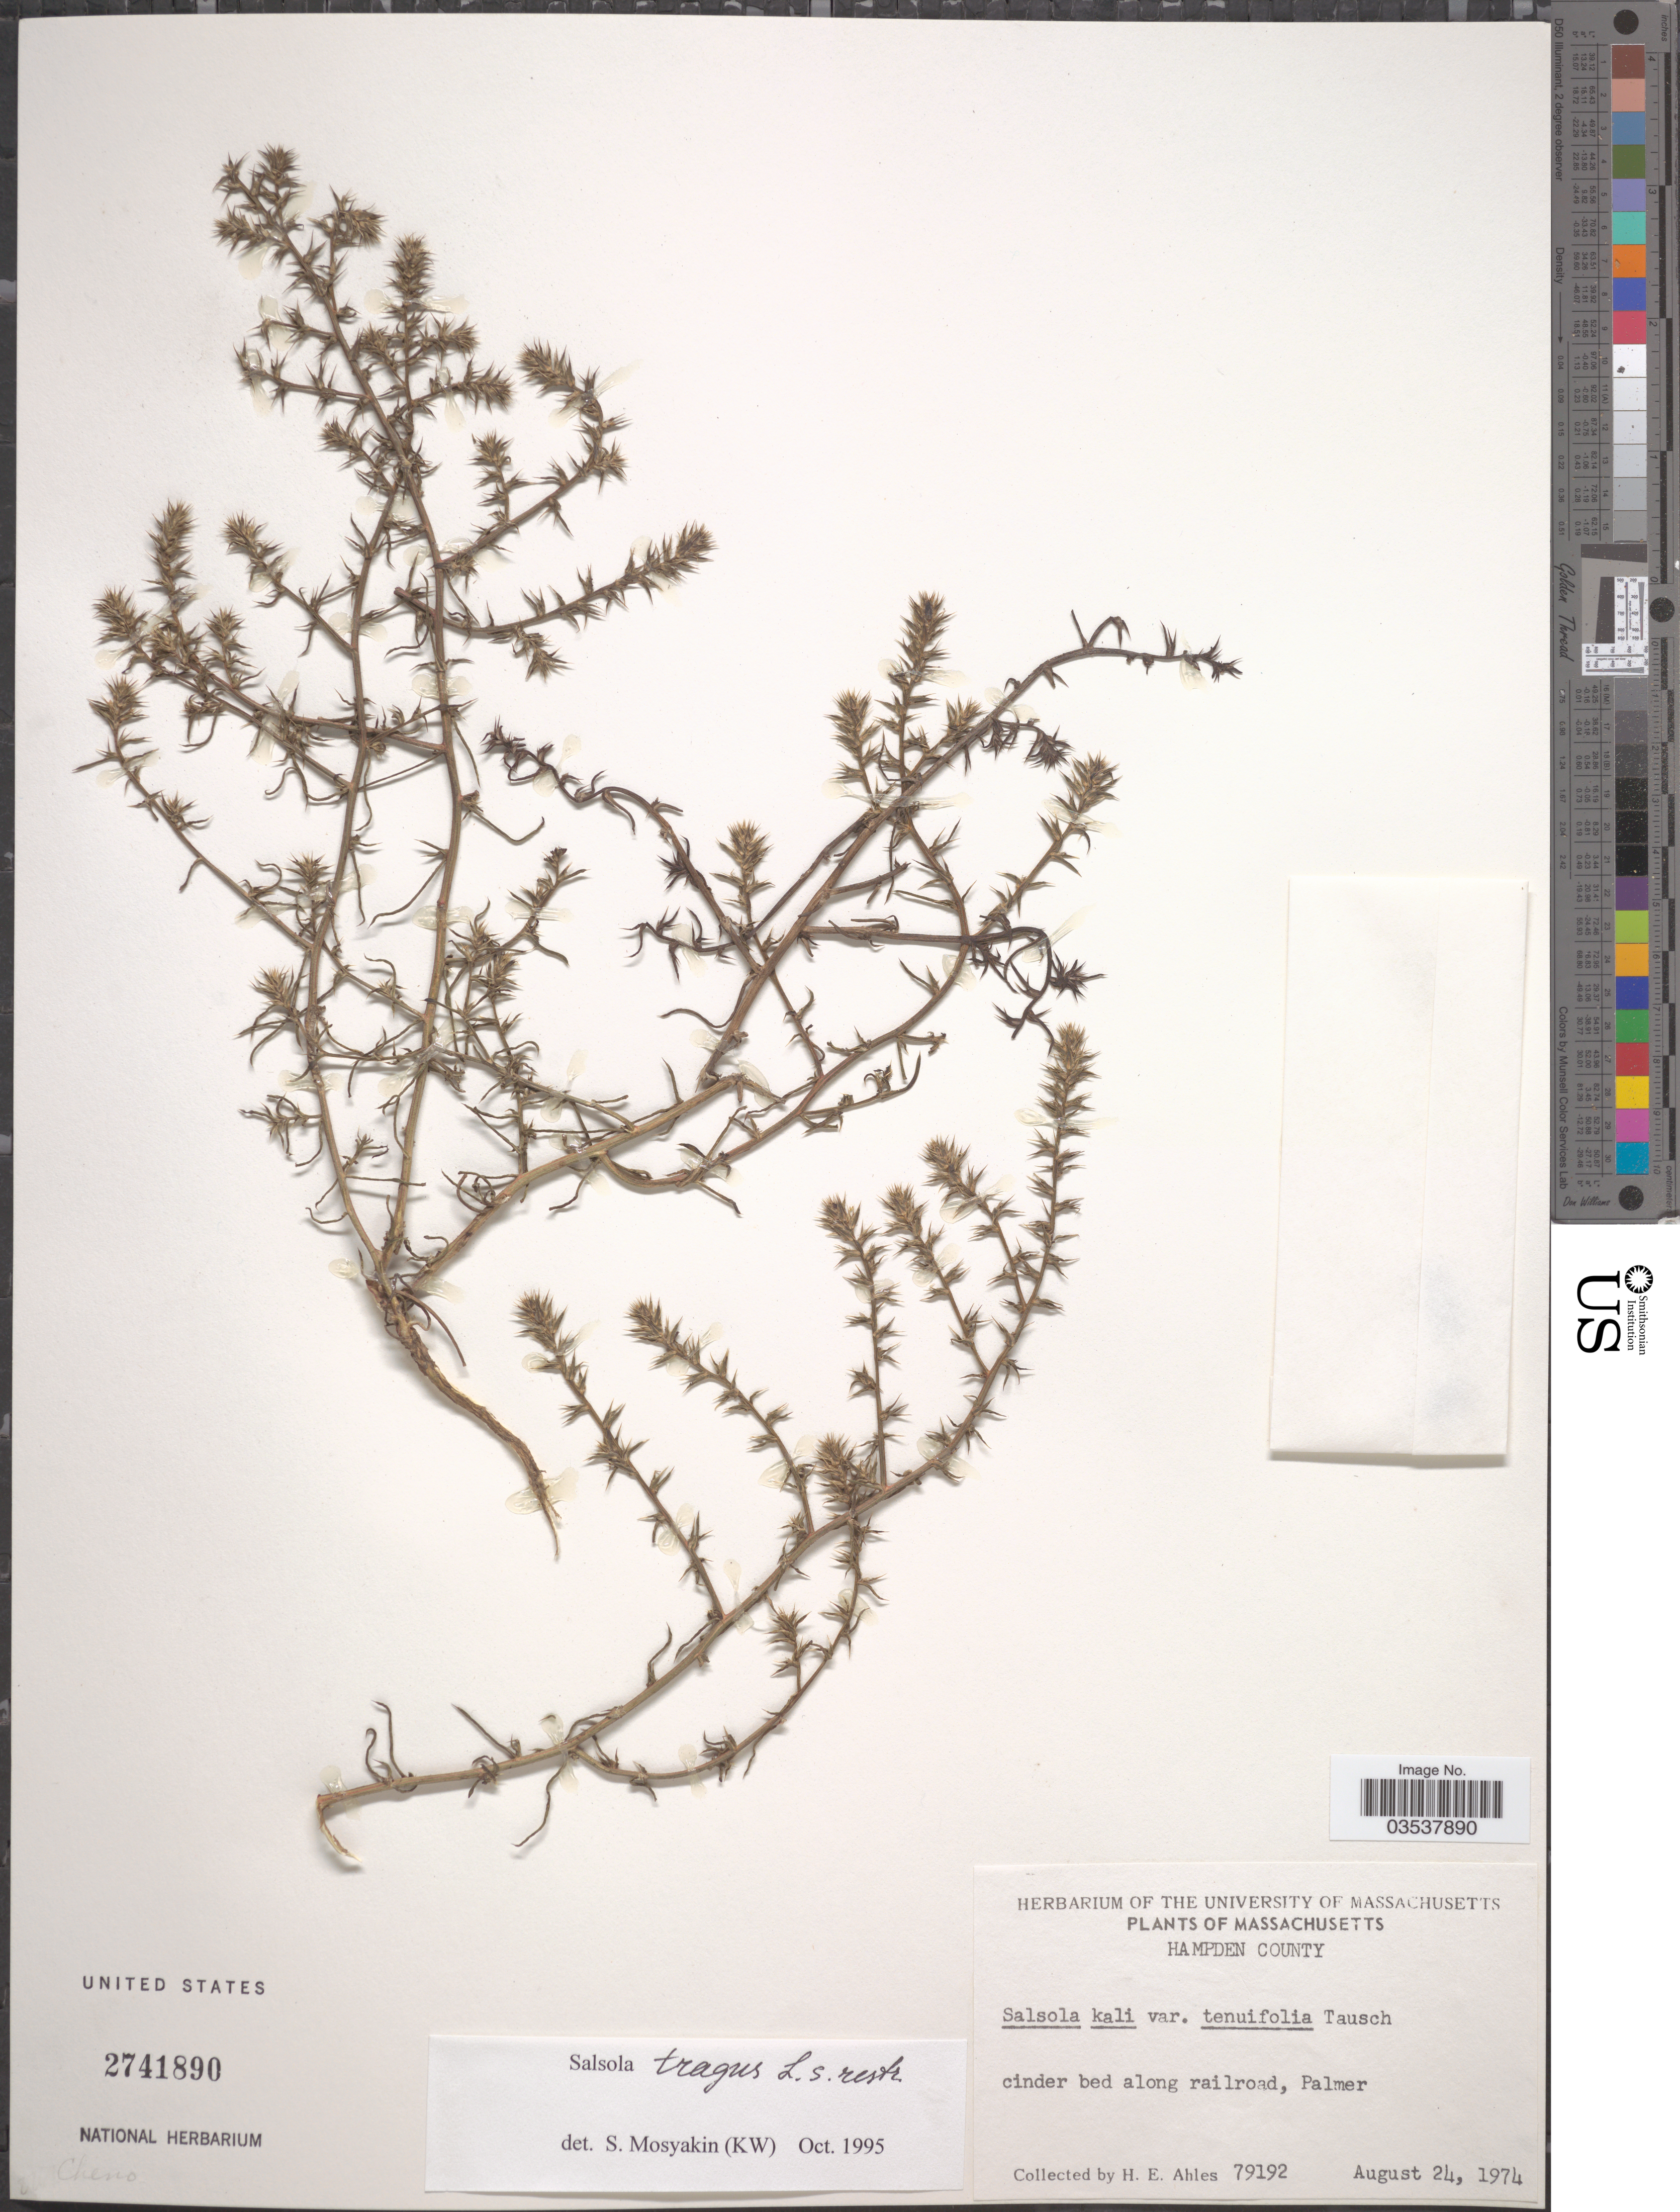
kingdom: Plantae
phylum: Tracheophyta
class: Magnoliopsida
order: Caryophyllales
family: Amaranthaceae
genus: Salsola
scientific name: Salsola tragus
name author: L.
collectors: H. E. Ahles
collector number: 79192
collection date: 1974-08-24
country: United States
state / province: Massachusetts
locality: Hampden County. Cinder bed along railroad, Palmer.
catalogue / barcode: US 2741890